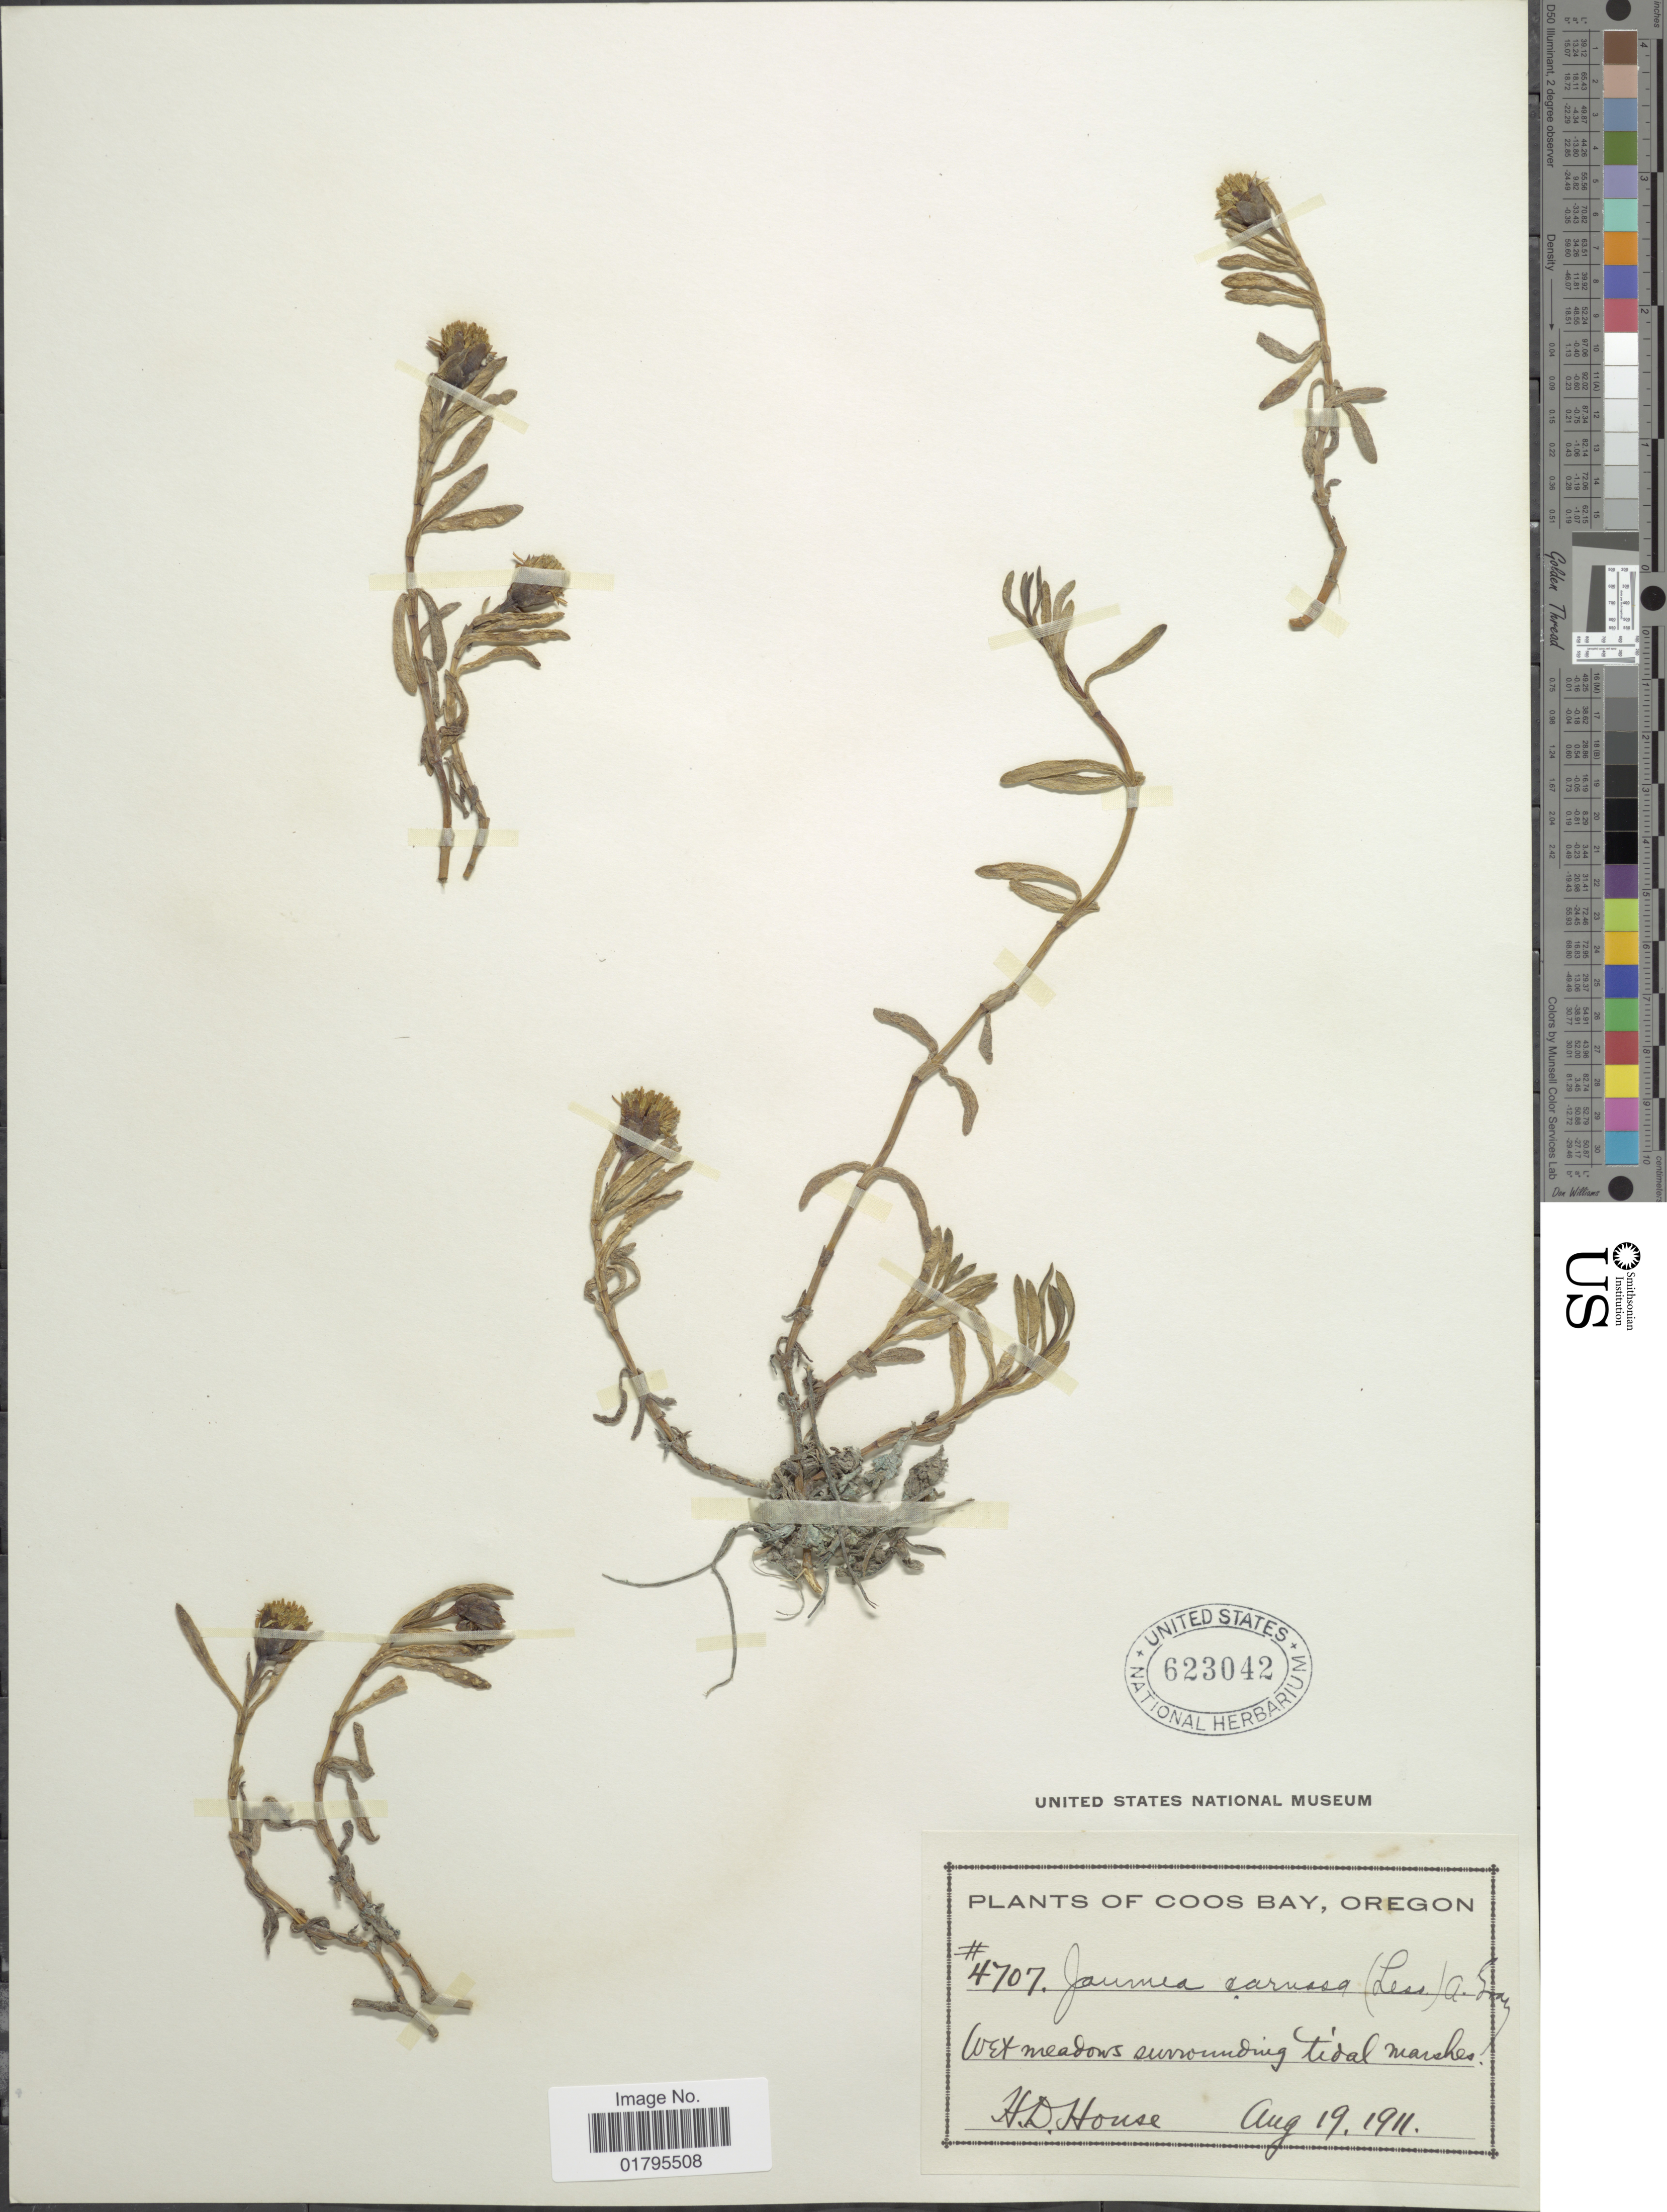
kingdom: Plantae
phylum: Tracheophyta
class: Magnoliopsida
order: Asterales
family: Asteraceae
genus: Jaumea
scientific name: Jaumea carnosa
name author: (Less.) A. Gray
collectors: H. D. House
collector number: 4707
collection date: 1911-08-19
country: United States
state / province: Oregon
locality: Coos Bay, Oregon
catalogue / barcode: US 623042